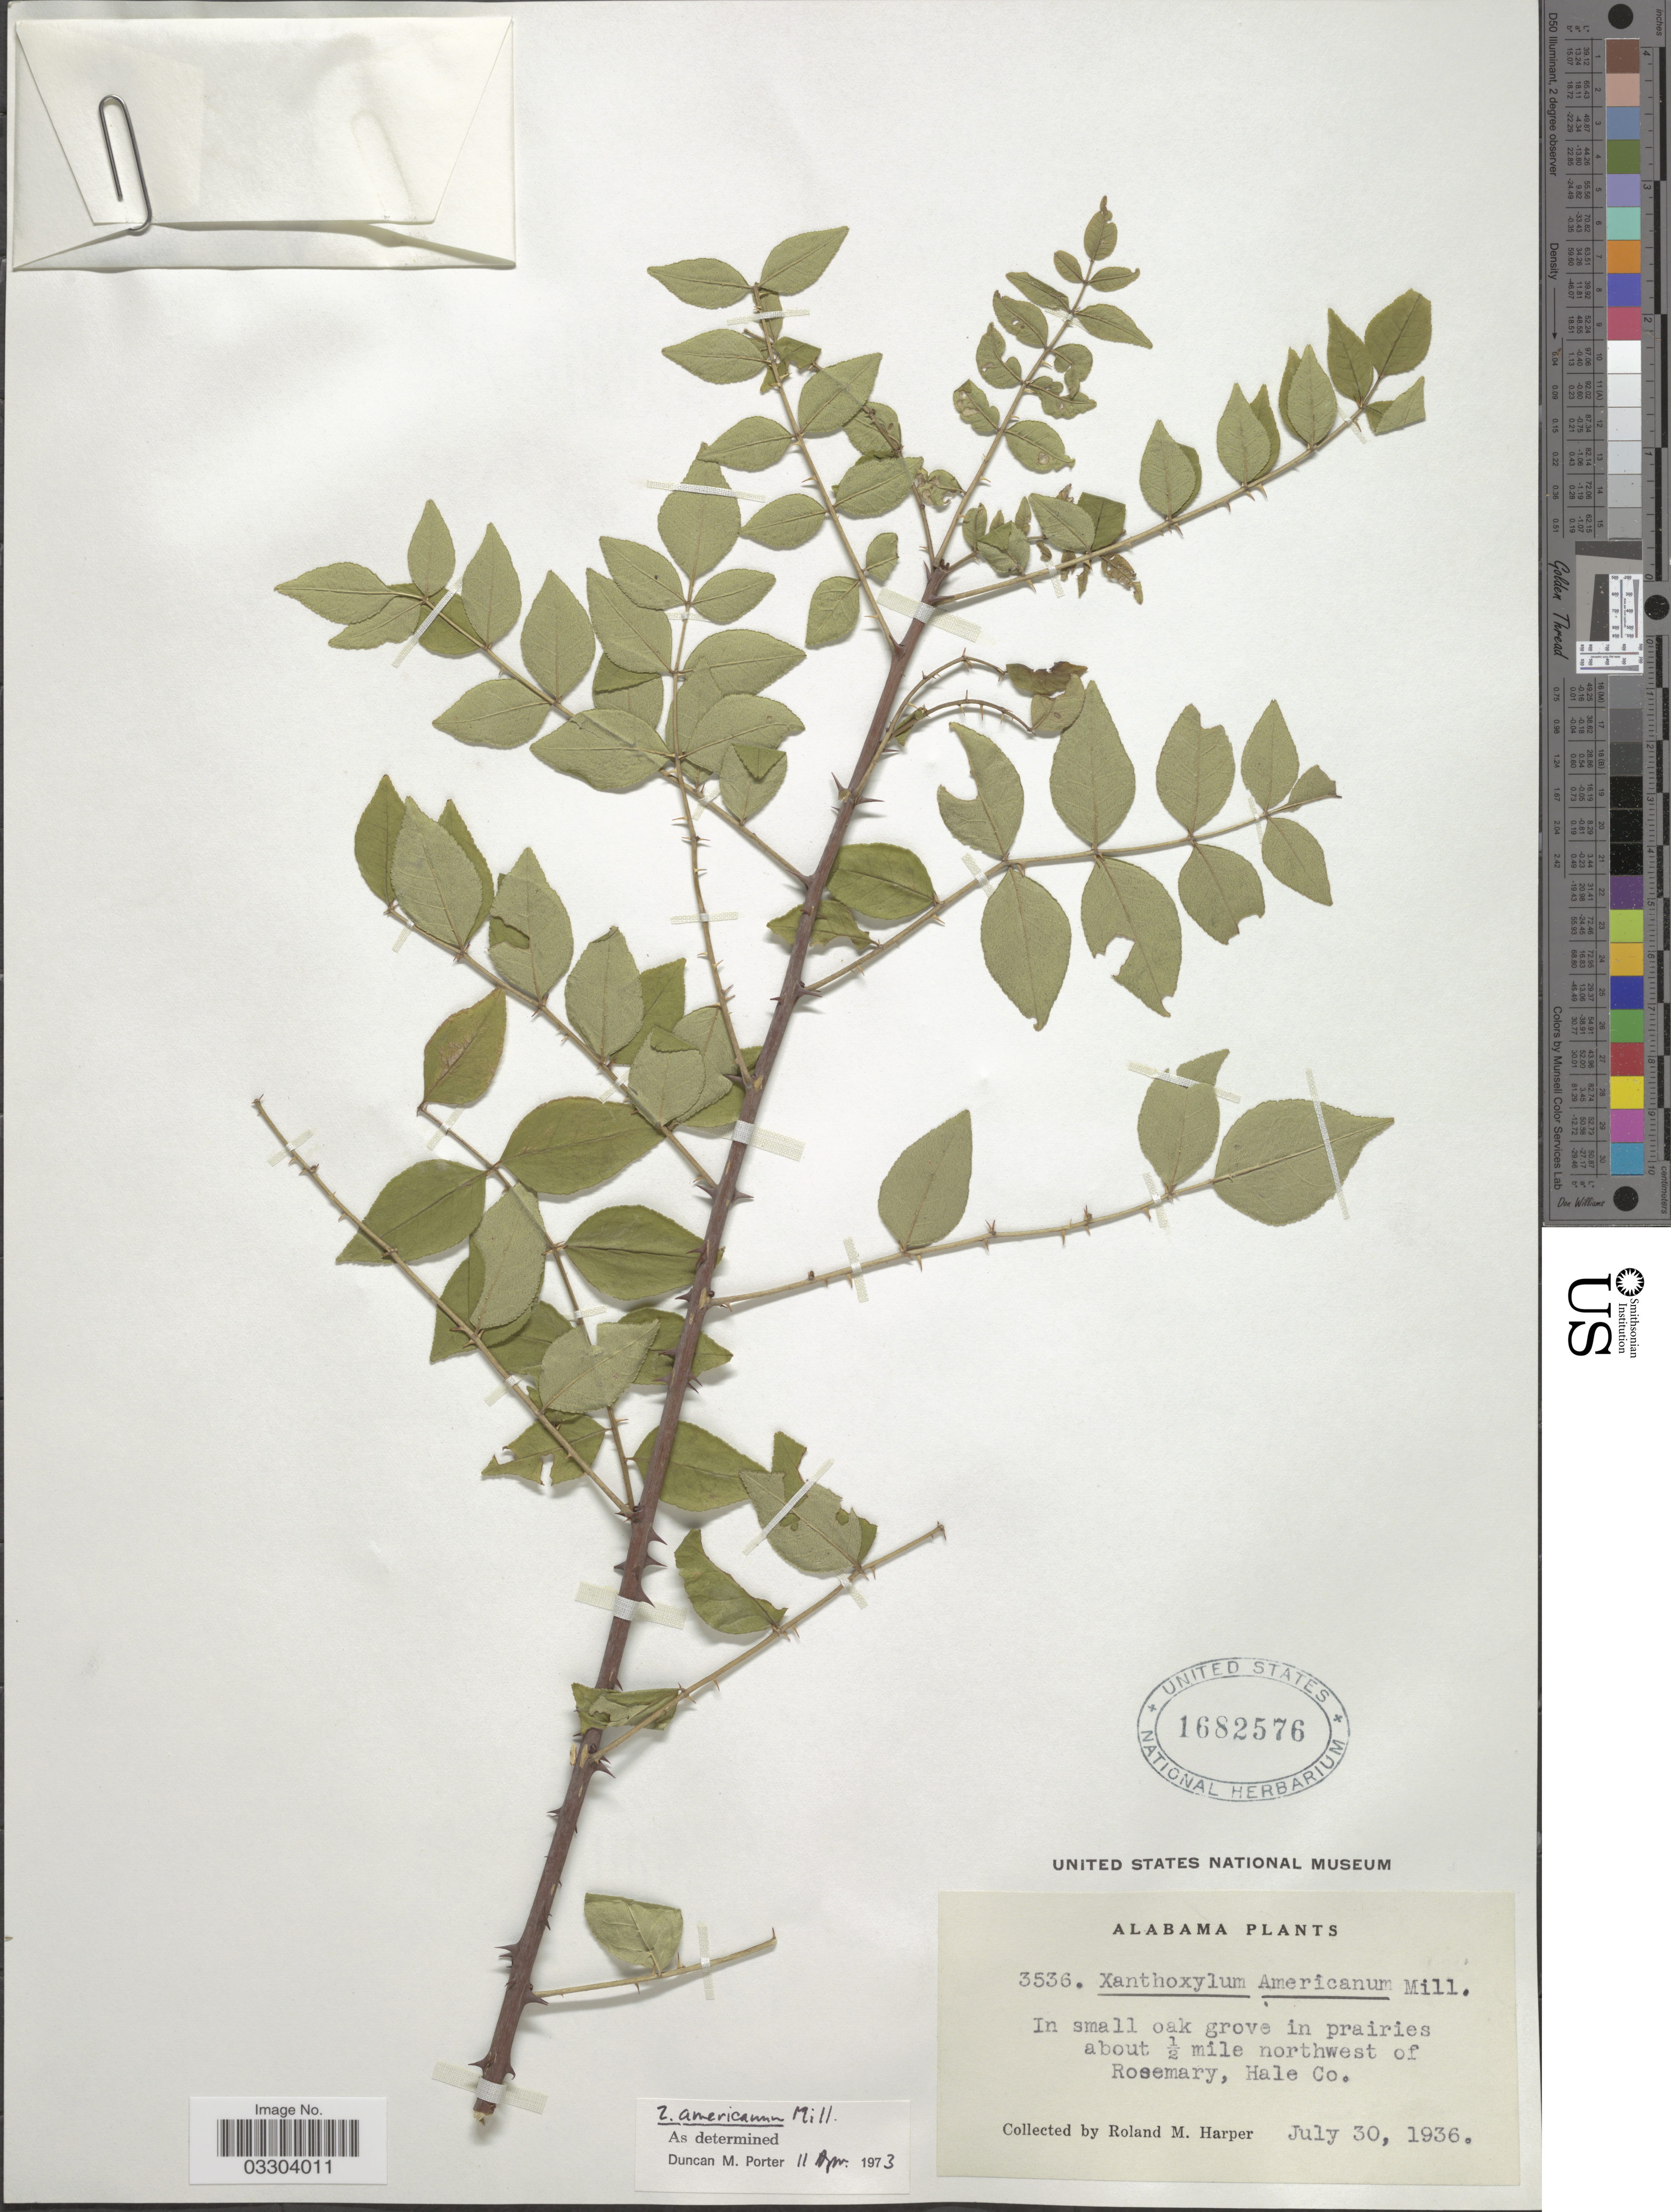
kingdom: Plantae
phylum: Tracheophyta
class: Magnoliopsida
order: Sapindales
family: Rutaceae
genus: Zanthoxylum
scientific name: Zanthoxylum americanum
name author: Mill.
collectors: R. M. Harper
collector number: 3536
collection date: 1936-07-30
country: United States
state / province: Alabama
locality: About ½ mile northwest of Rosemary, Hale Co.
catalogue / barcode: US 1682576